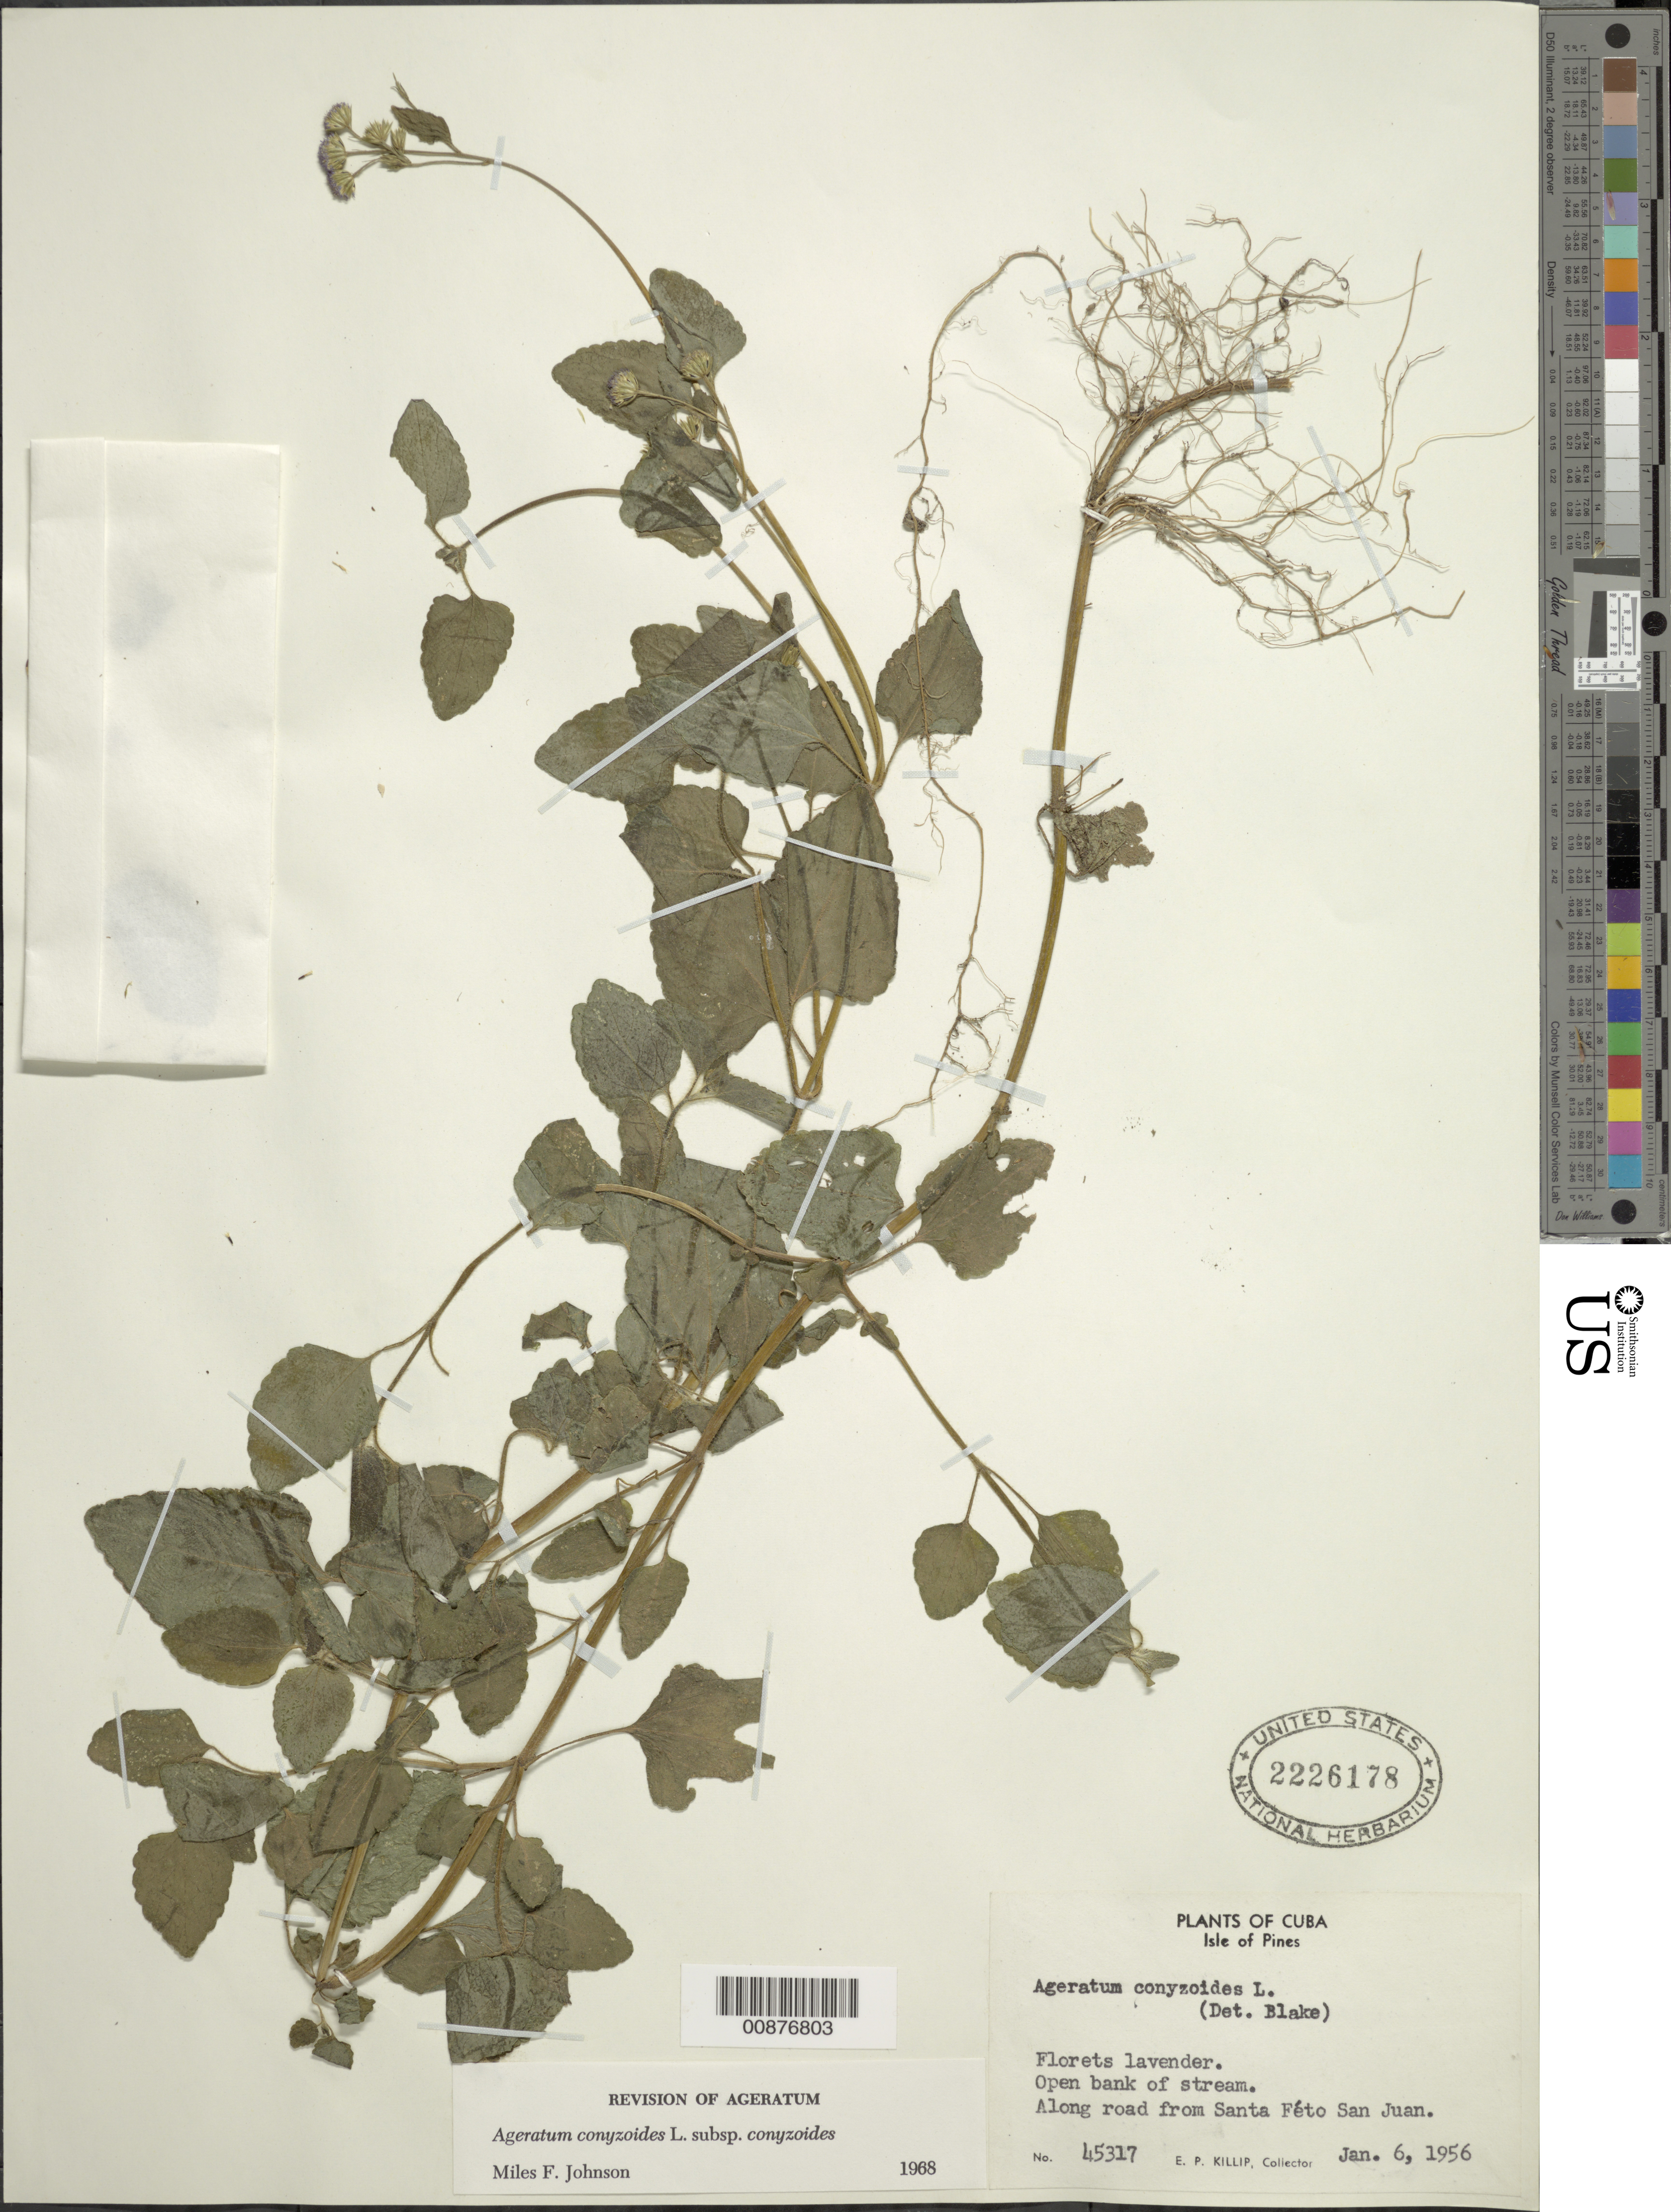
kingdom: Plantae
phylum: Tracheophyta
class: Magnoliopsida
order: Asterales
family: Asteraceae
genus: Ageratum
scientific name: Ageratum conyzoides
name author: L.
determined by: Blake, Sydney F.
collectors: E. P. Killip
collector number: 55317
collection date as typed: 06 Jan 1956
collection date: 1956-01-06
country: Cuba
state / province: Isla de La Juventud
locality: Along road from Santa Féto San Juan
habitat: Open bank of stream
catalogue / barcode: US 2226178